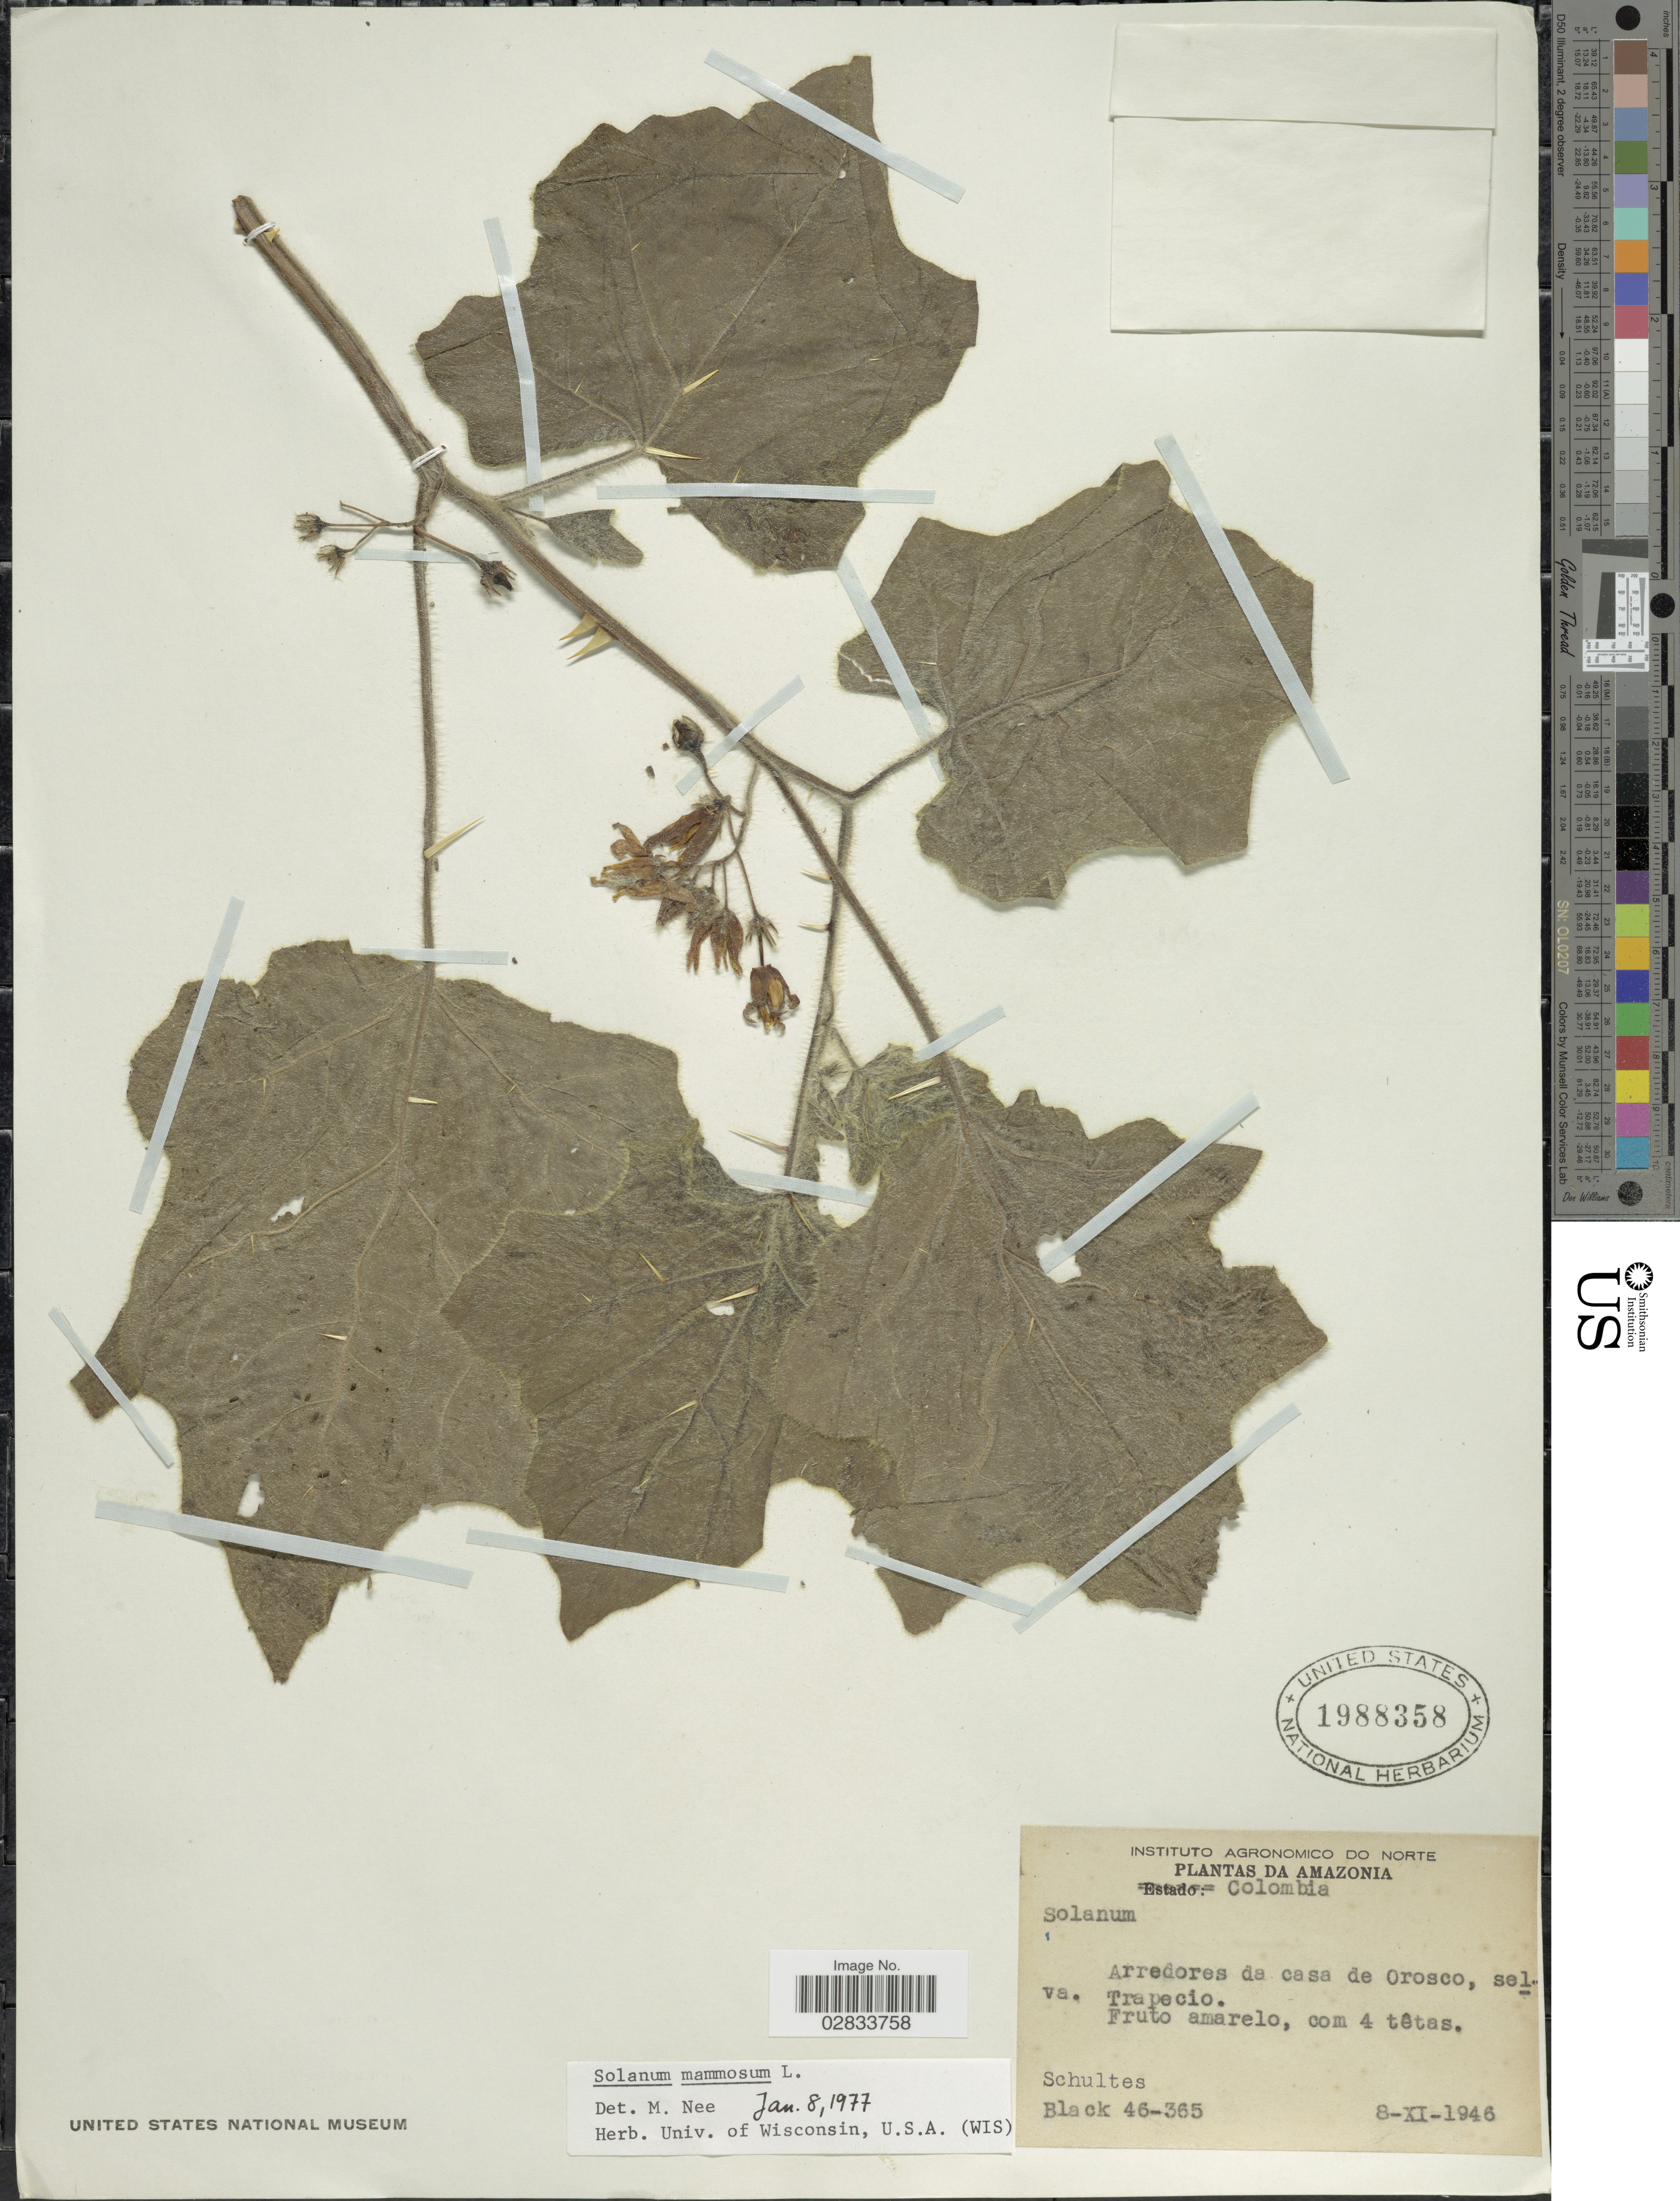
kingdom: Plantae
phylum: Tracheophyta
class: Magnoliopsida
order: Solanales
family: Solanaceae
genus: Solanum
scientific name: Solanum mammosum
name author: L.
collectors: -- Schultes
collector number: Black 46-365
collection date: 1946-11-08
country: Colombia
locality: Arredores da casa de Orosco, selva, Trapecio. Amazonia.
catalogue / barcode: US 1988358